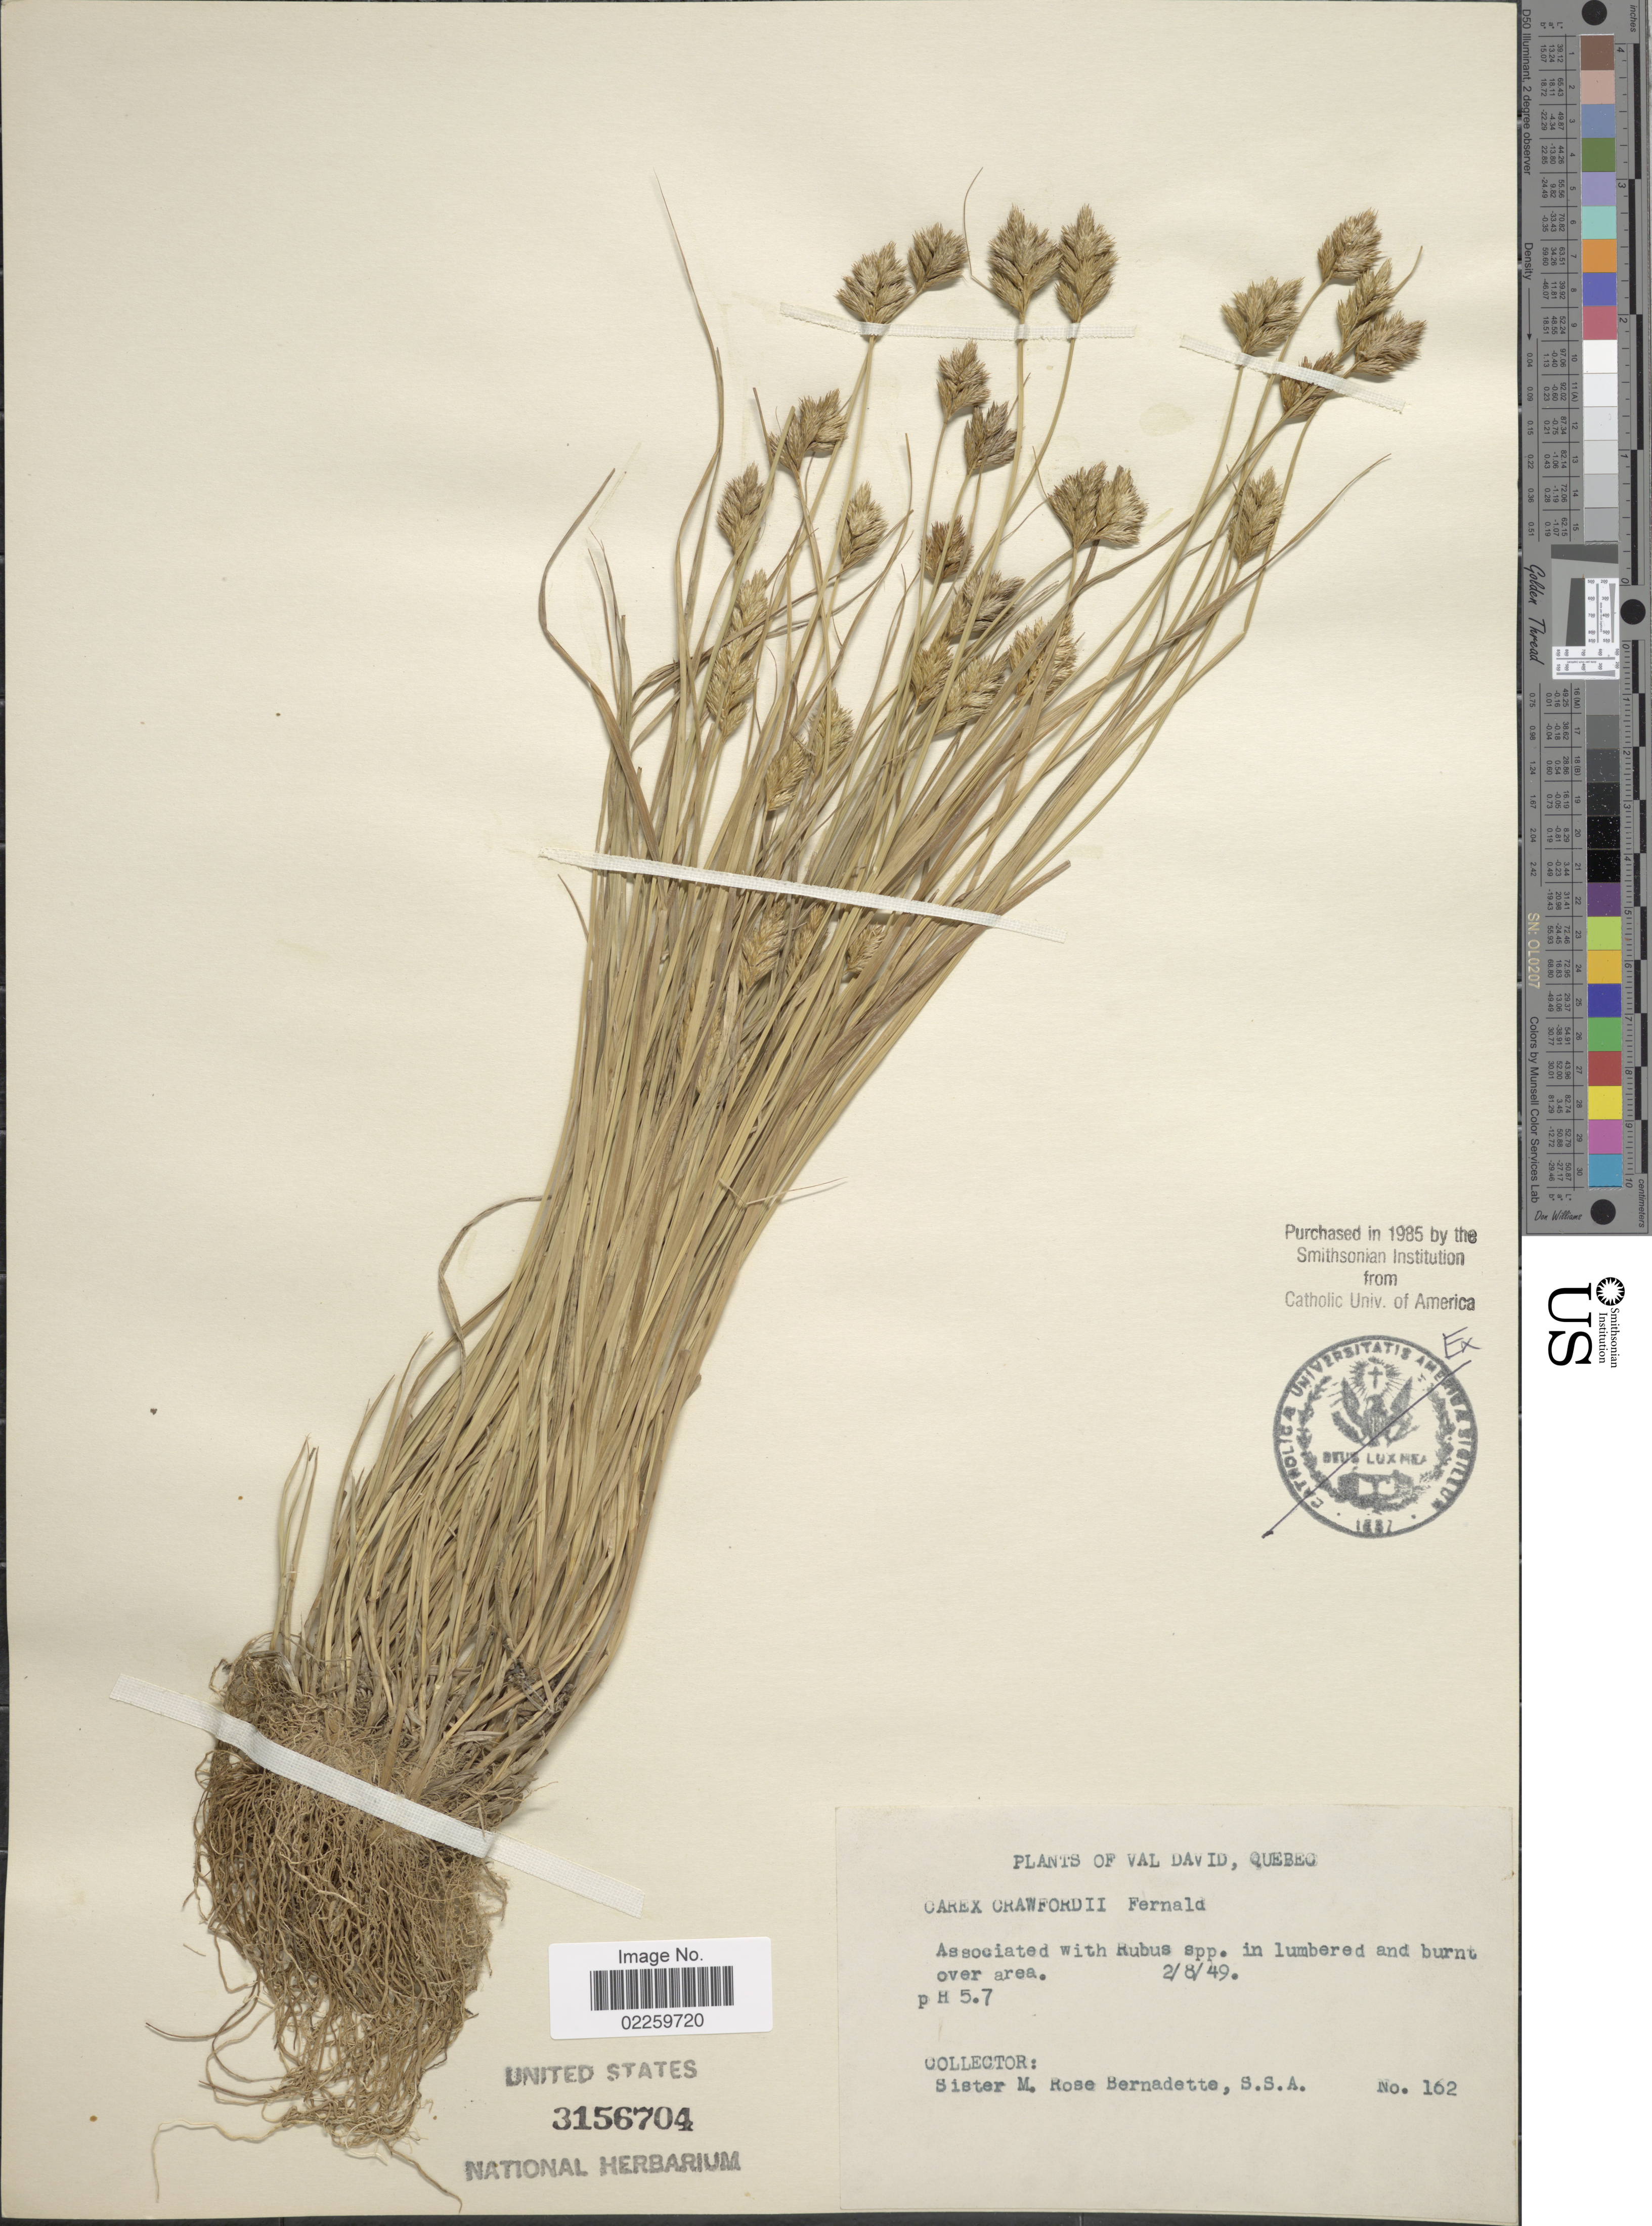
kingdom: Plantae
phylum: Tracheophyta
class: Liliopsida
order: Poales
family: Cyperaceae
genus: Carex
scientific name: Carex crawfordii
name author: Fernald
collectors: M. Bernadette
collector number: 162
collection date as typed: Transcribed d/m/y: 2/8/49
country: Canada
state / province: Quebec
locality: Val David, in lumbered and burnt over area.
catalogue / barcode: US 3156704